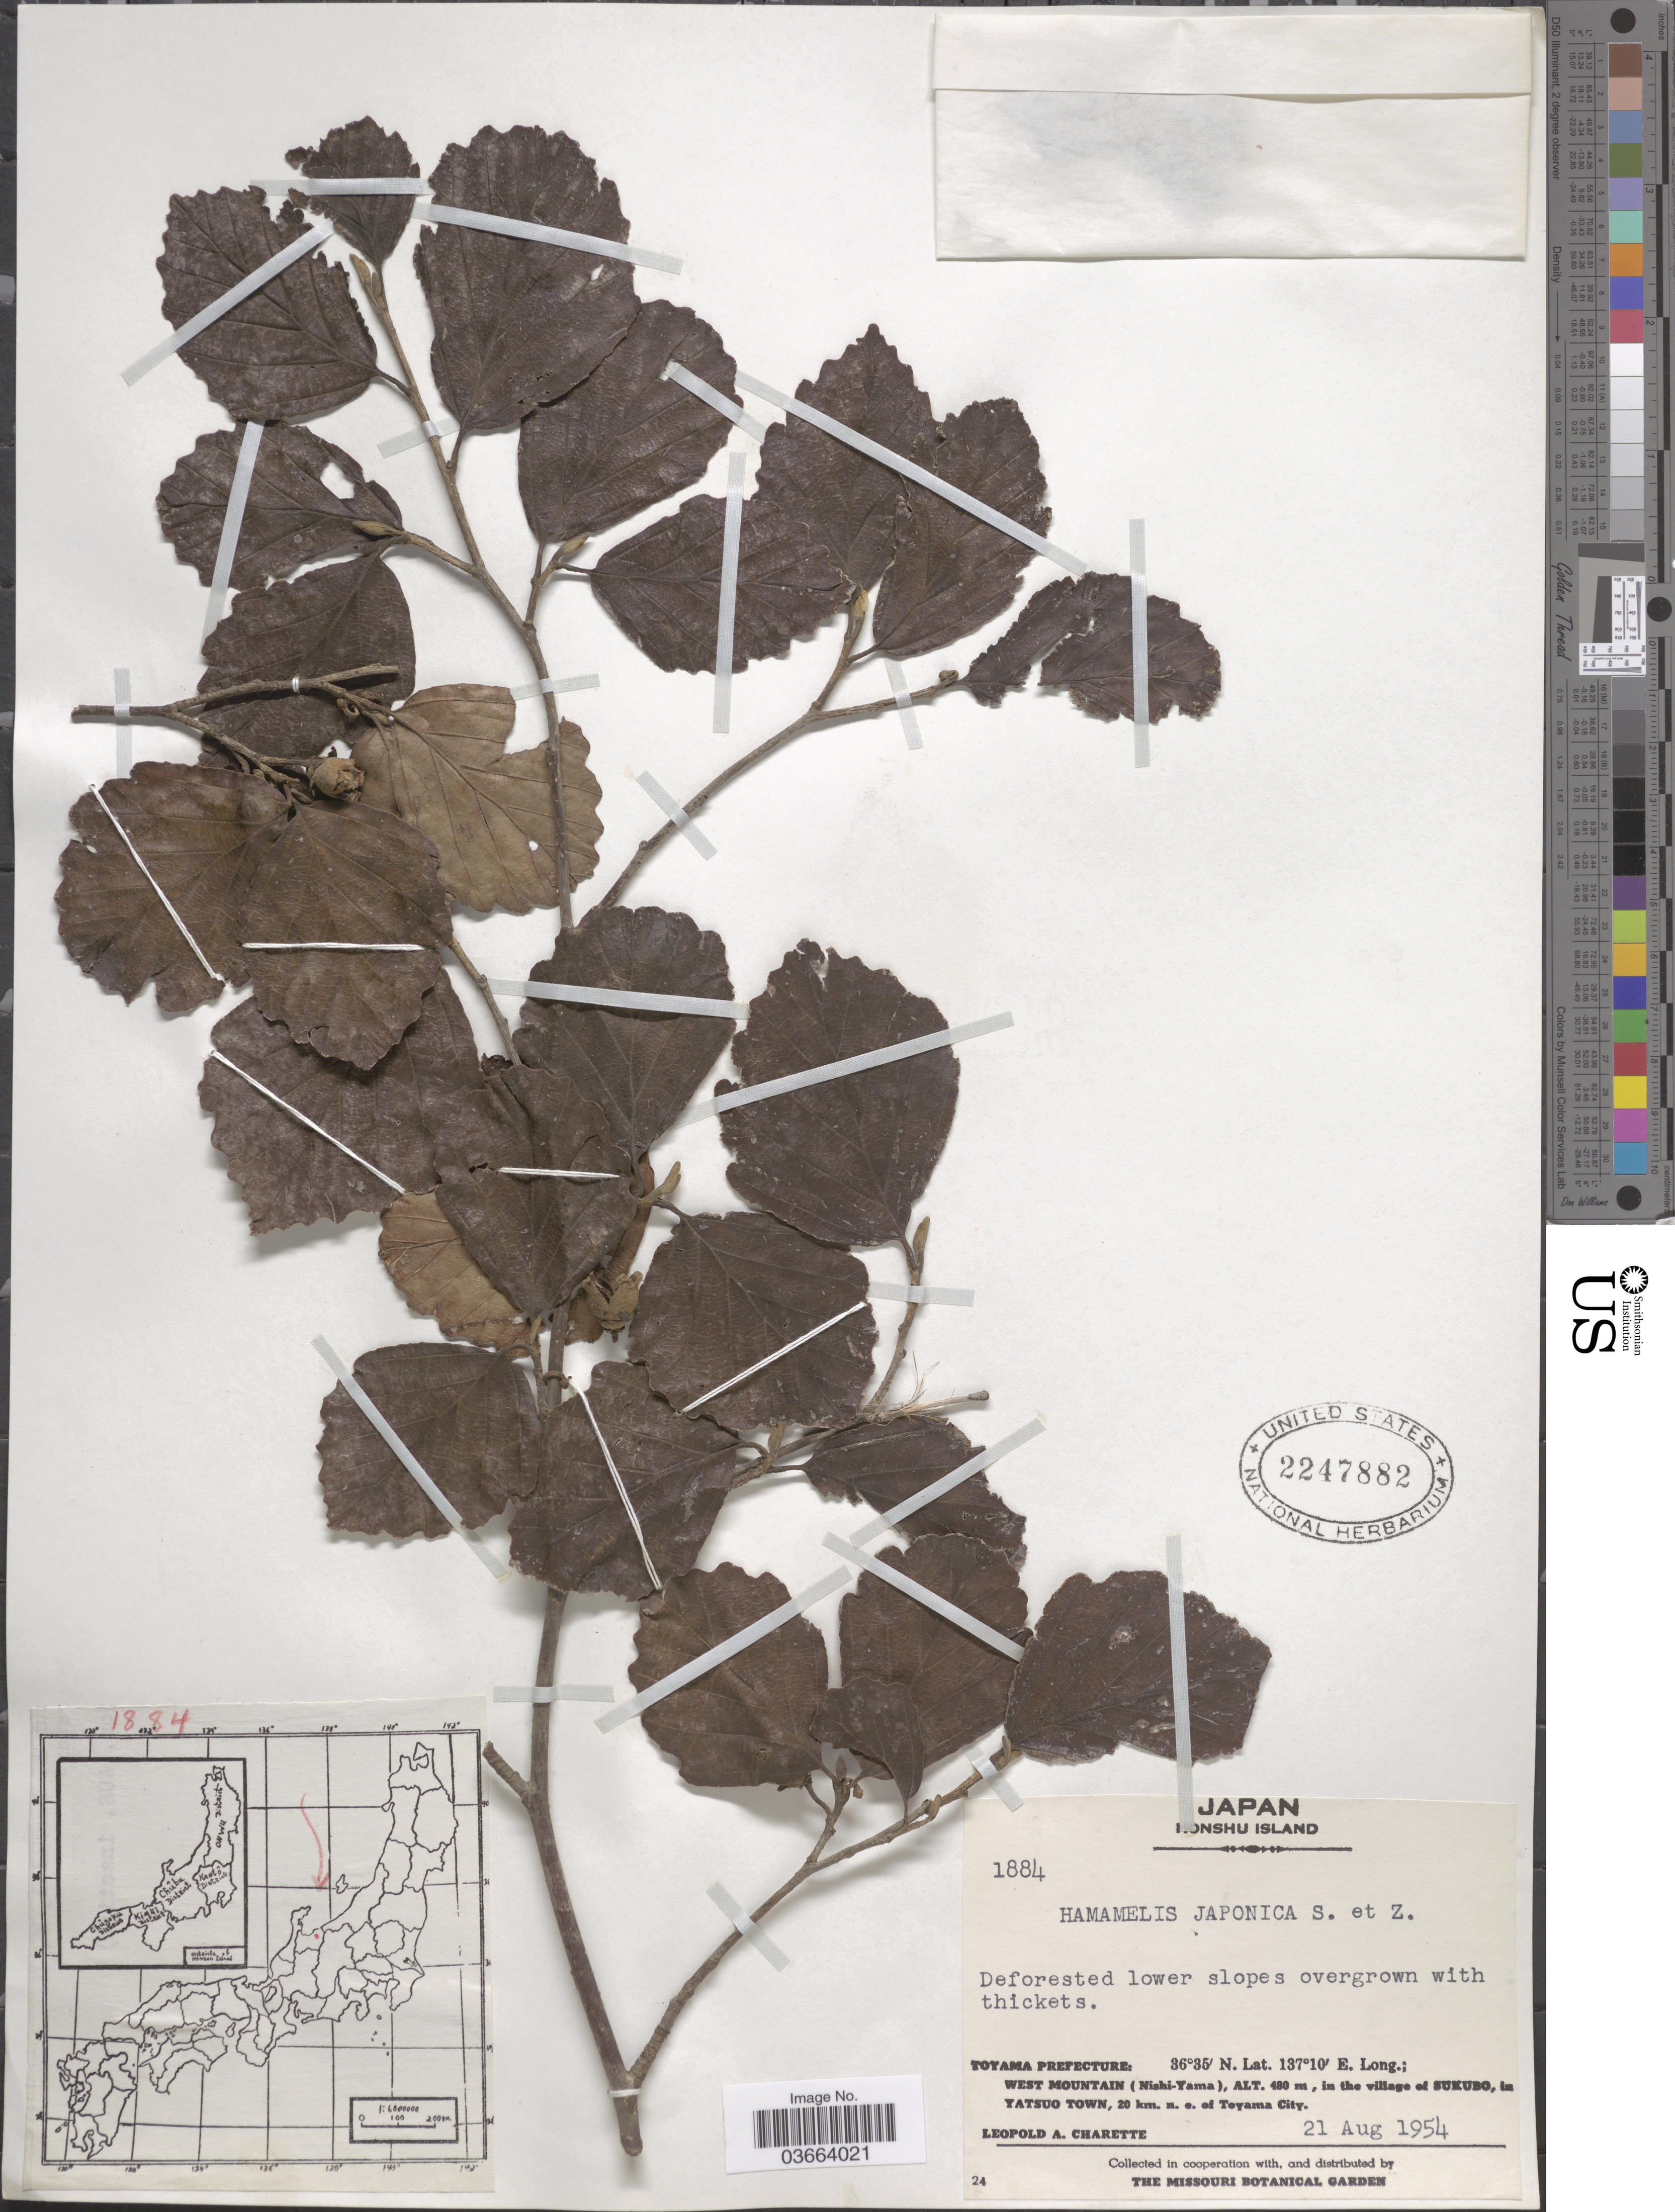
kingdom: Plantae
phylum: Tracheophyta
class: Magnoliopsida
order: Saxifragales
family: Hamamelidaceae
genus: Hamamelis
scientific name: Hamamelis japonica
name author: Siebold & Zucc.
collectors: L. A. Charette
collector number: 1884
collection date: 1954-08-21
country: Japan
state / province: Toyama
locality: Honshu Island. Toyama Prefecture: West Mountain (Nishi-Yama), in the village of Sukubo, in Yatsuo Town, 20 km. n.e. of Toyama City.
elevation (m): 480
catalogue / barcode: US 2247882